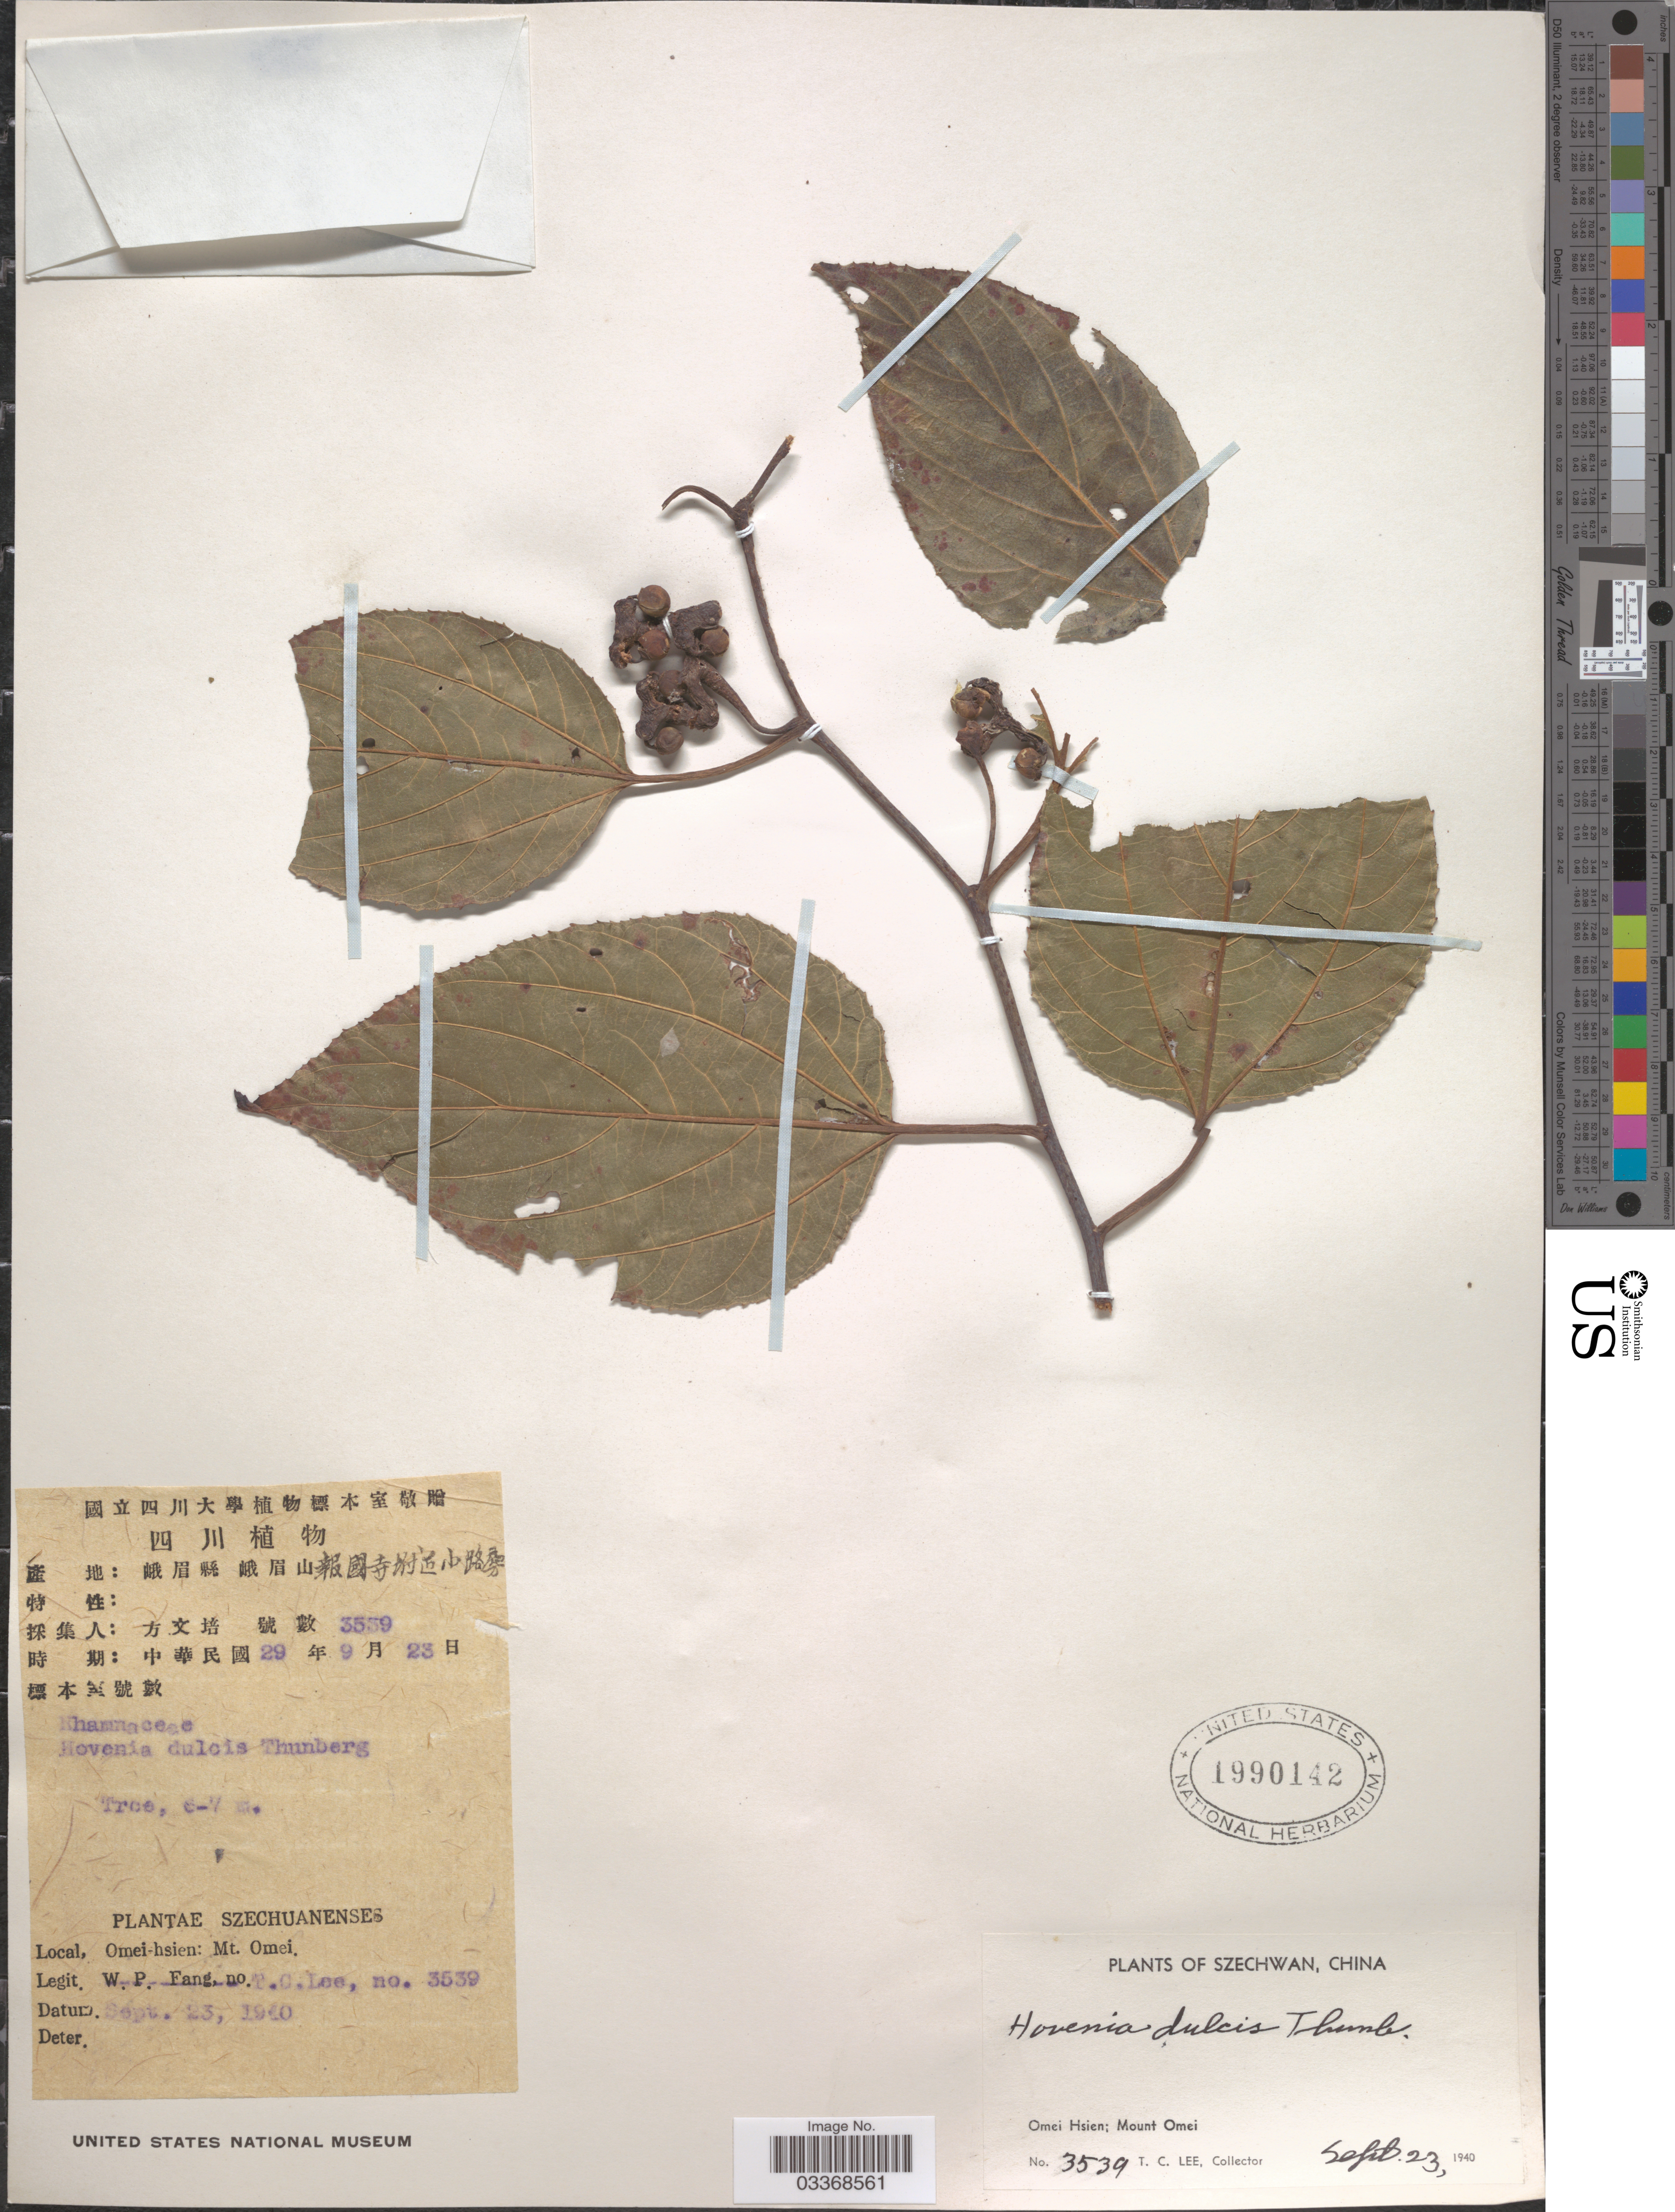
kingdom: Plantae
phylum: Tracheophyta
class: Magnoliopsida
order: Rosales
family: Rhamnaceae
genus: Hovenia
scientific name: Hovenia dulcis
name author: Thunb.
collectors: T. Lee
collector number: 3539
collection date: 1940-09-23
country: China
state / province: Sichuan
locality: Szechwan. Omei-Hsien; Mount Omei.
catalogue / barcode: US 1990142